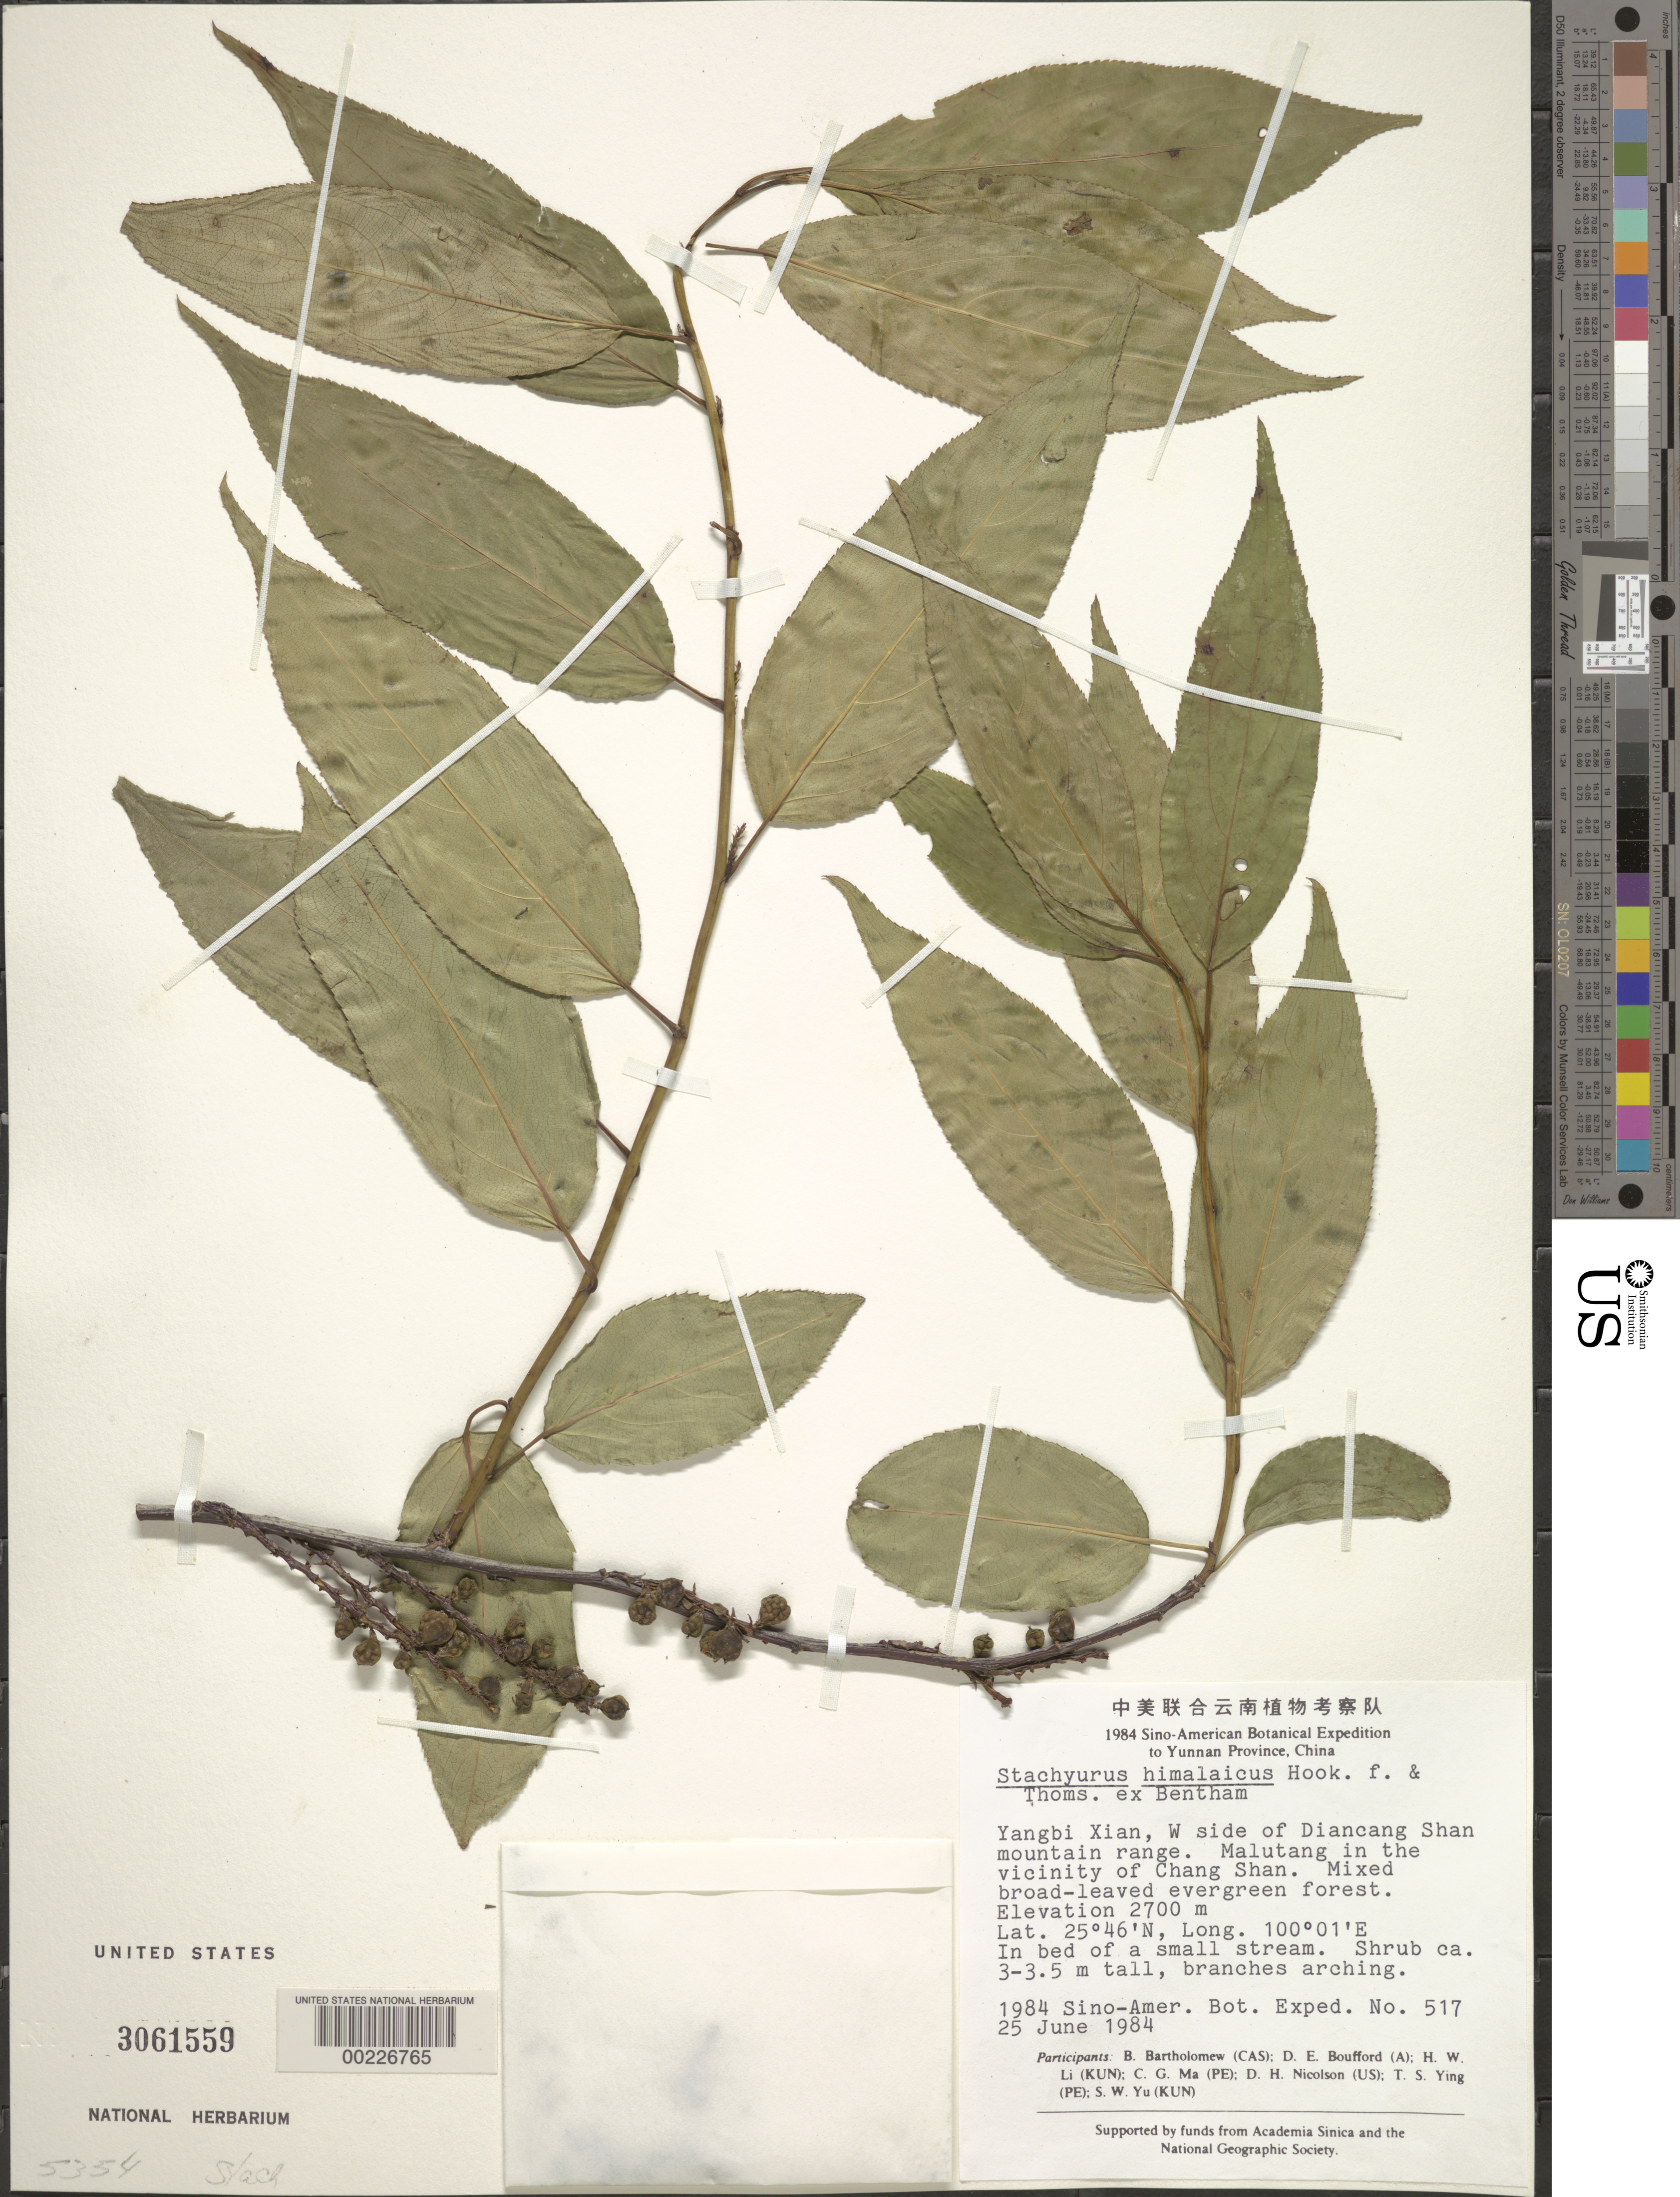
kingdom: Plantae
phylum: Tracheophyta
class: Magnoliopsida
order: Crossosomatales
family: Stachyuraceae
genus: Stachyurus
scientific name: Stachyurus himalaicus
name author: Hook. f. & Thomson ex Benth.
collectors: B. M. Bartholomew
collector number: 517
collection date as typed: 25 Jun 1984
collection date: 1984-06-25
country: China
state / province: Yunnan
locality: Yangbi Xian, W side of Diancang Shan mountain range; Malutang in the vicinity of Chang Shan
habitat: Mixed broad leaved evergreen forest; in bed of small stream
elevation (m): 2700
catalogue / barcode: US 3061559